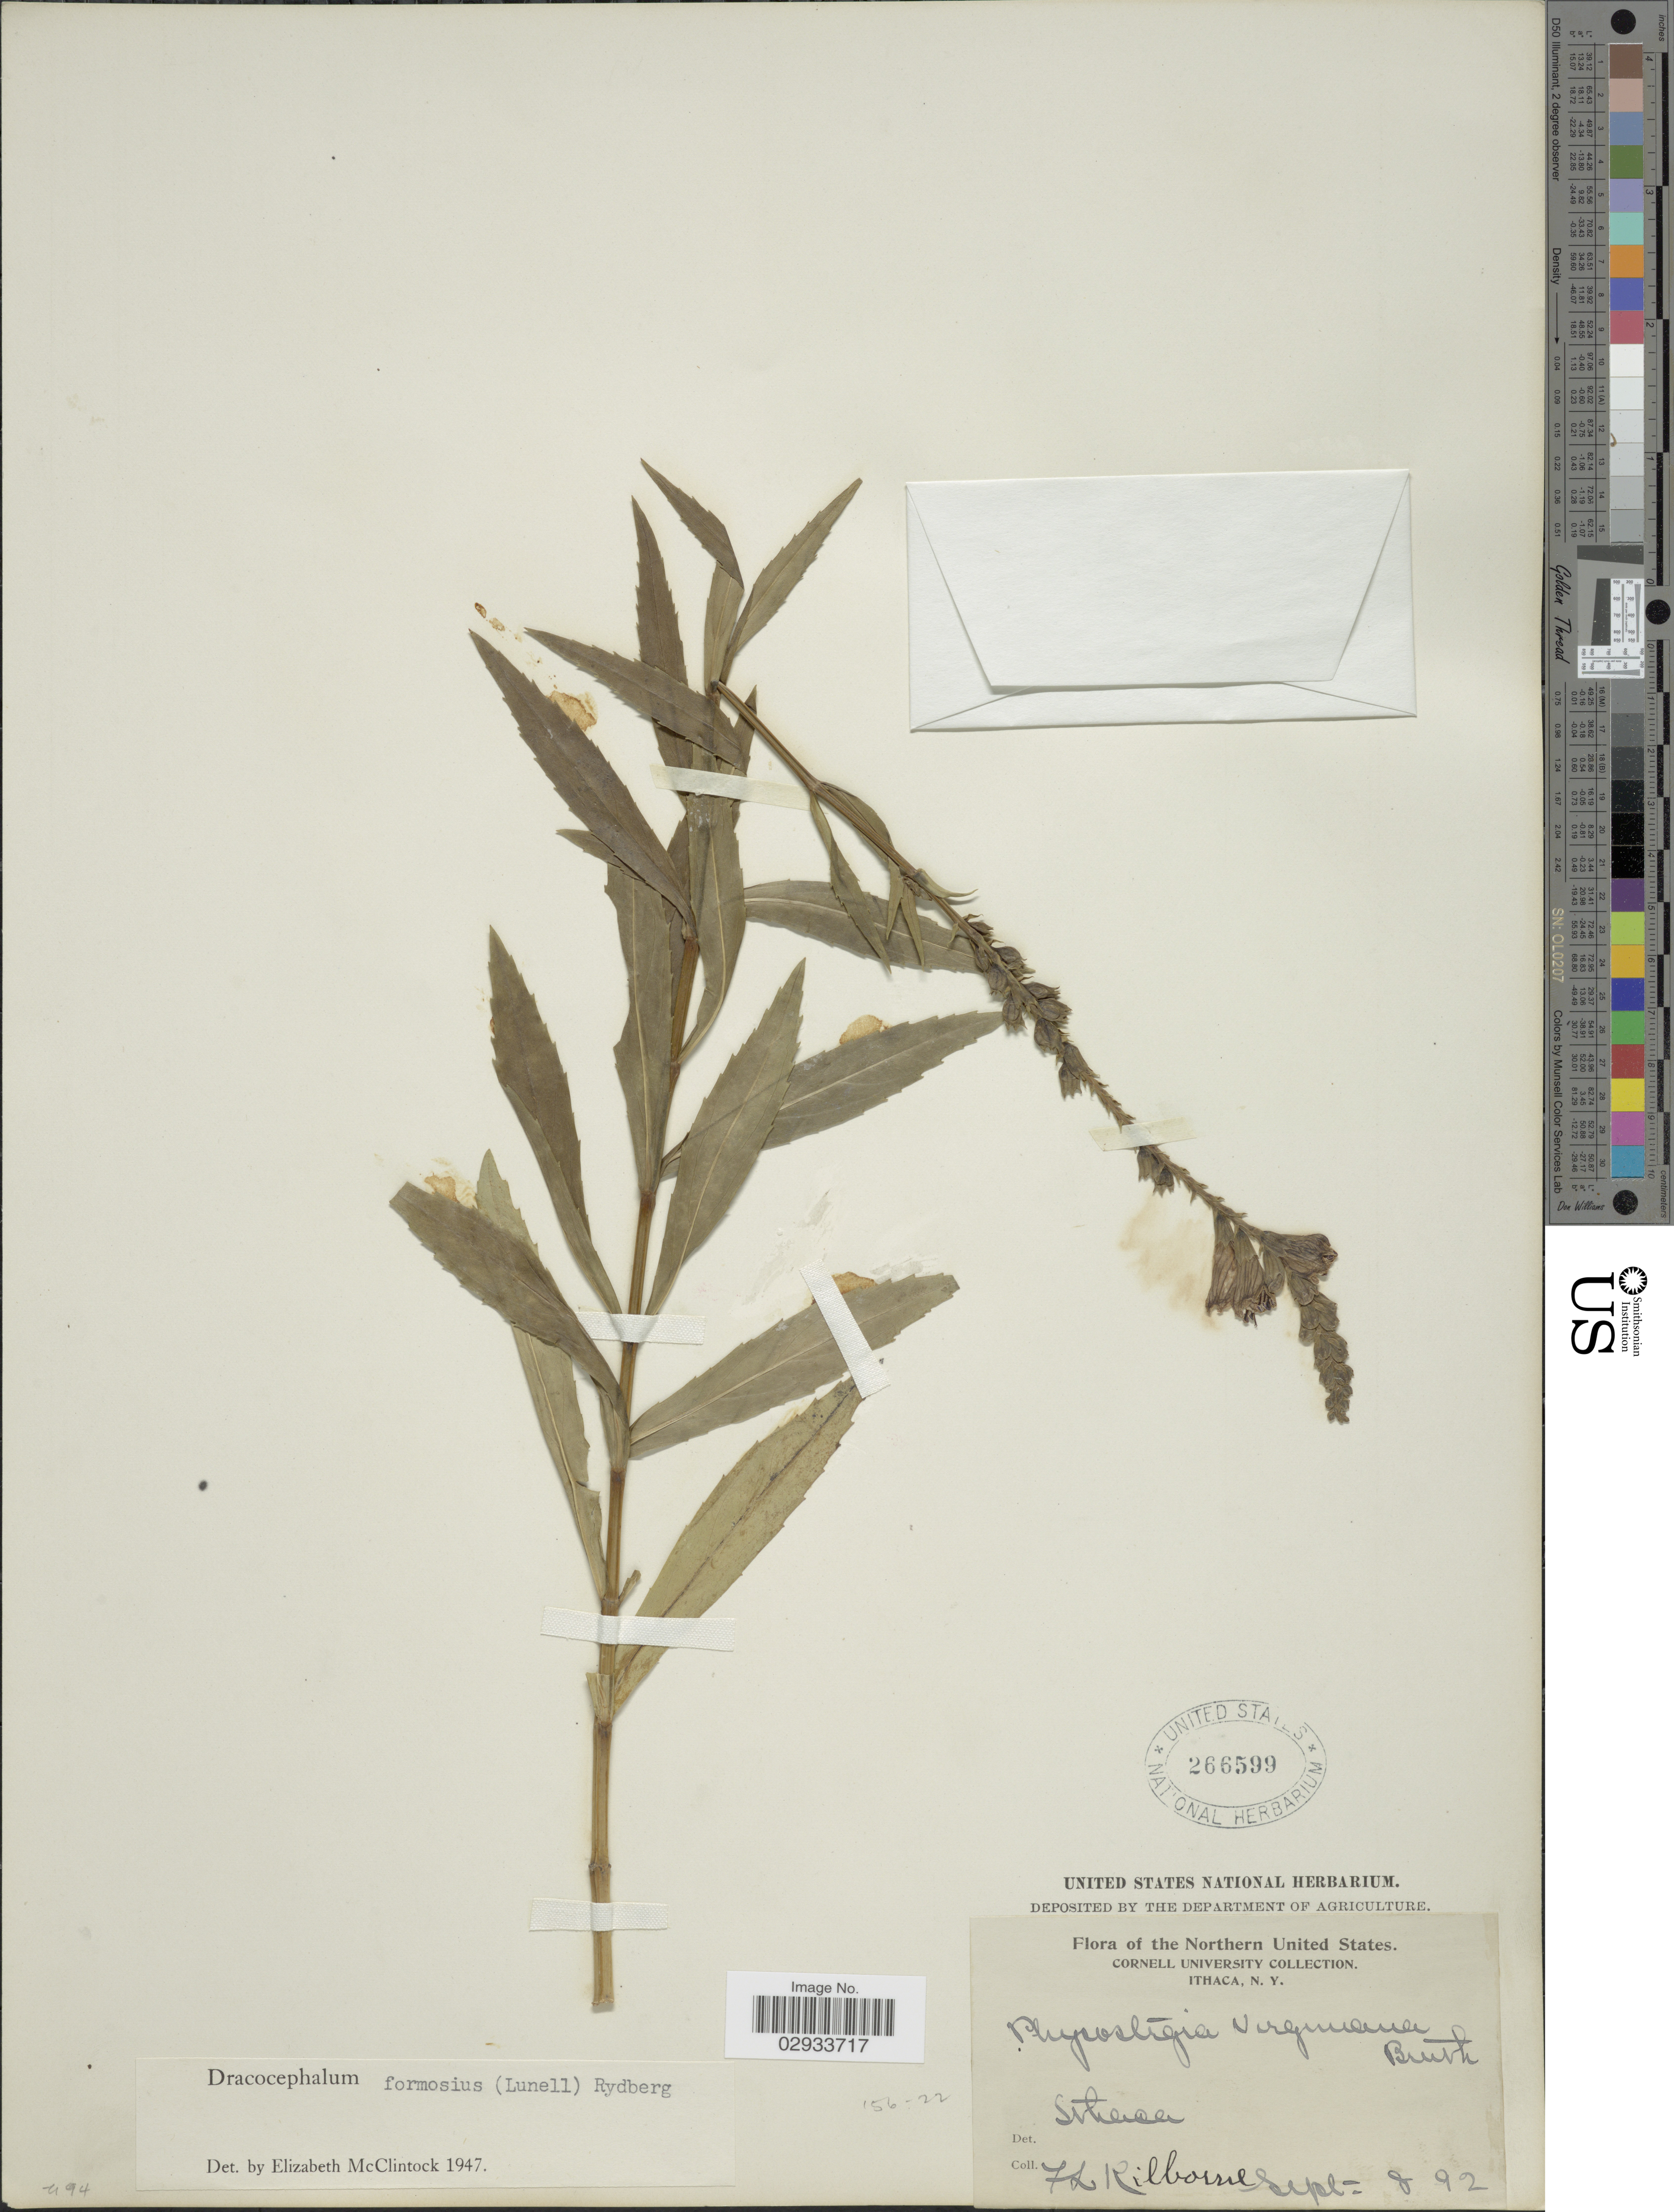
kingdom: Plantae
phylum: Tracheophyta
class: Magnoliopsida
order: Lamiales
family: Lamiaceae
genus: Physostegia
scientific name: Physostegia formosior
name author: Lunell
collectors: F. L. Kilborne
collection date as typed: Transcribed d/m/y: 8/9/92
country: United States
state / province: New York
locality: The Northern United States, Ithaca, N.Y.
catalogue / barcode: US 266599